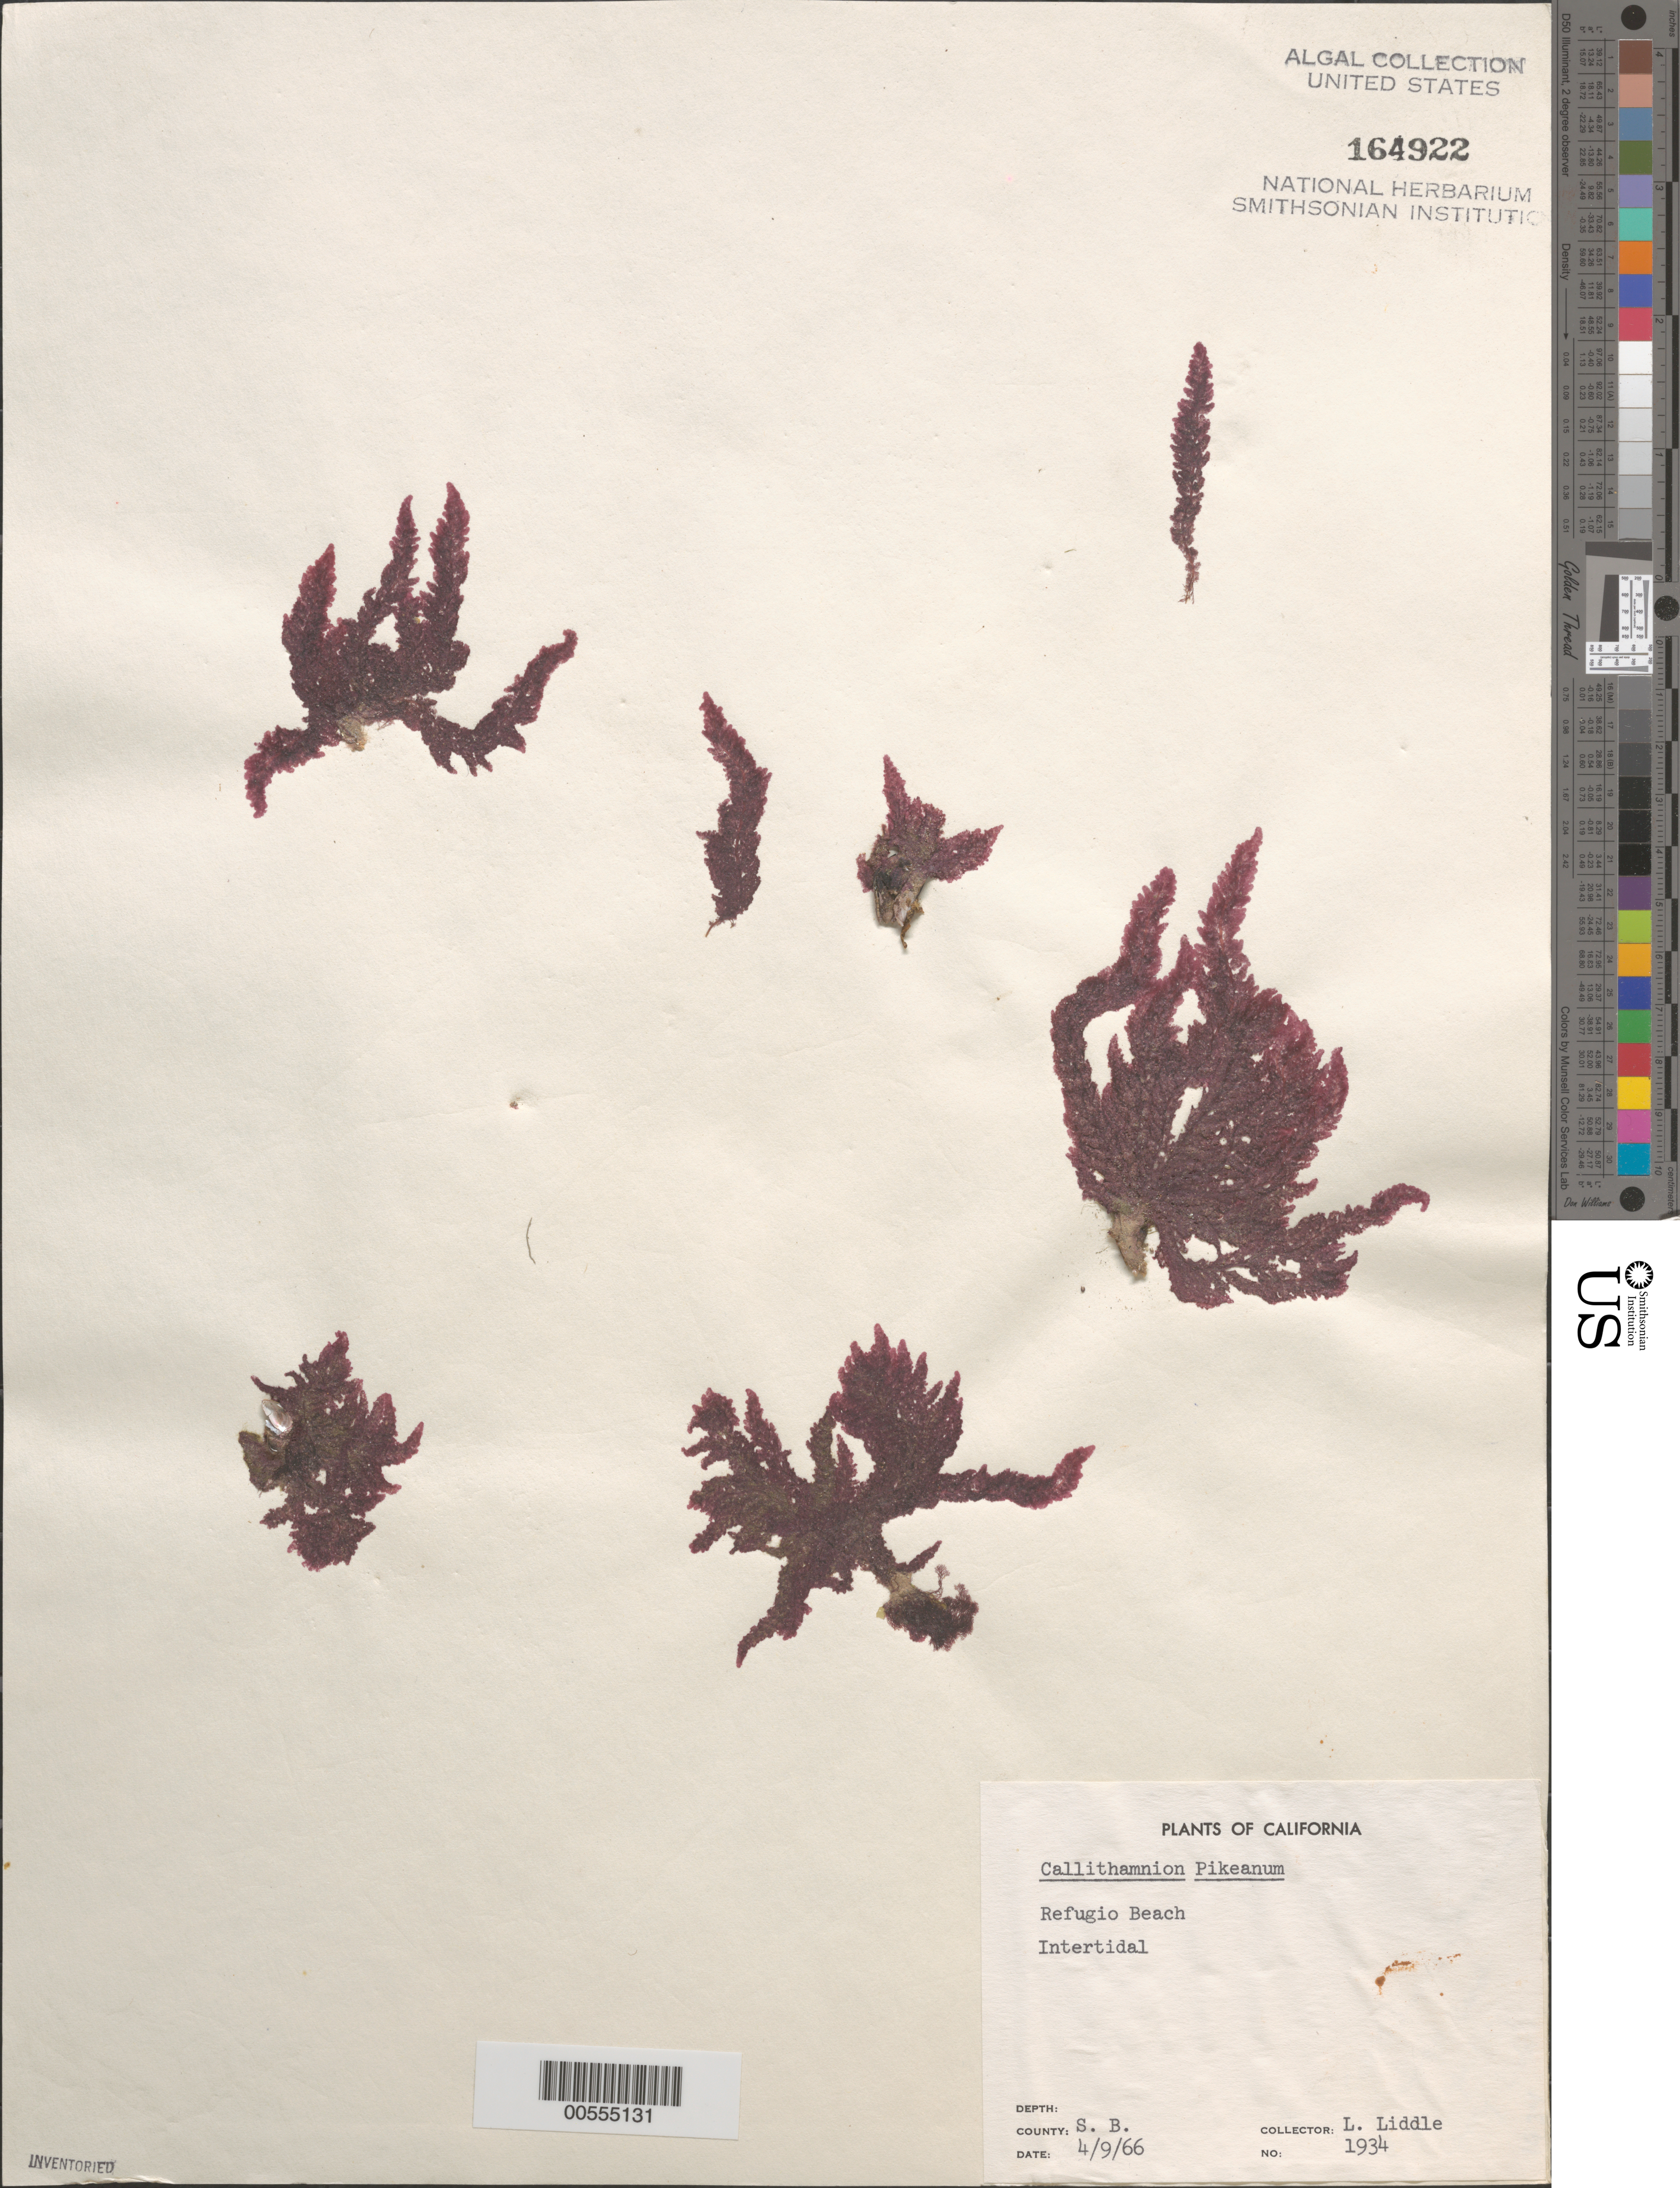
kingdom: Plantae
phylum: Rhodophyta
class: Florideophyceae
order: Ceramiales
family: Callithamniaceae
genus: Callithamnion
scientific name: Callithamnion pikeanum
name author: Harv.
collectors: L. Liddle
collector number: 1934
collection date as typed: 09 Apr 1966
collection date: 1966-04-09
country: United States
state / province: California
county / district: Santa Barbara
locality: Refugio Beach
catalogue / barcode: US 164922